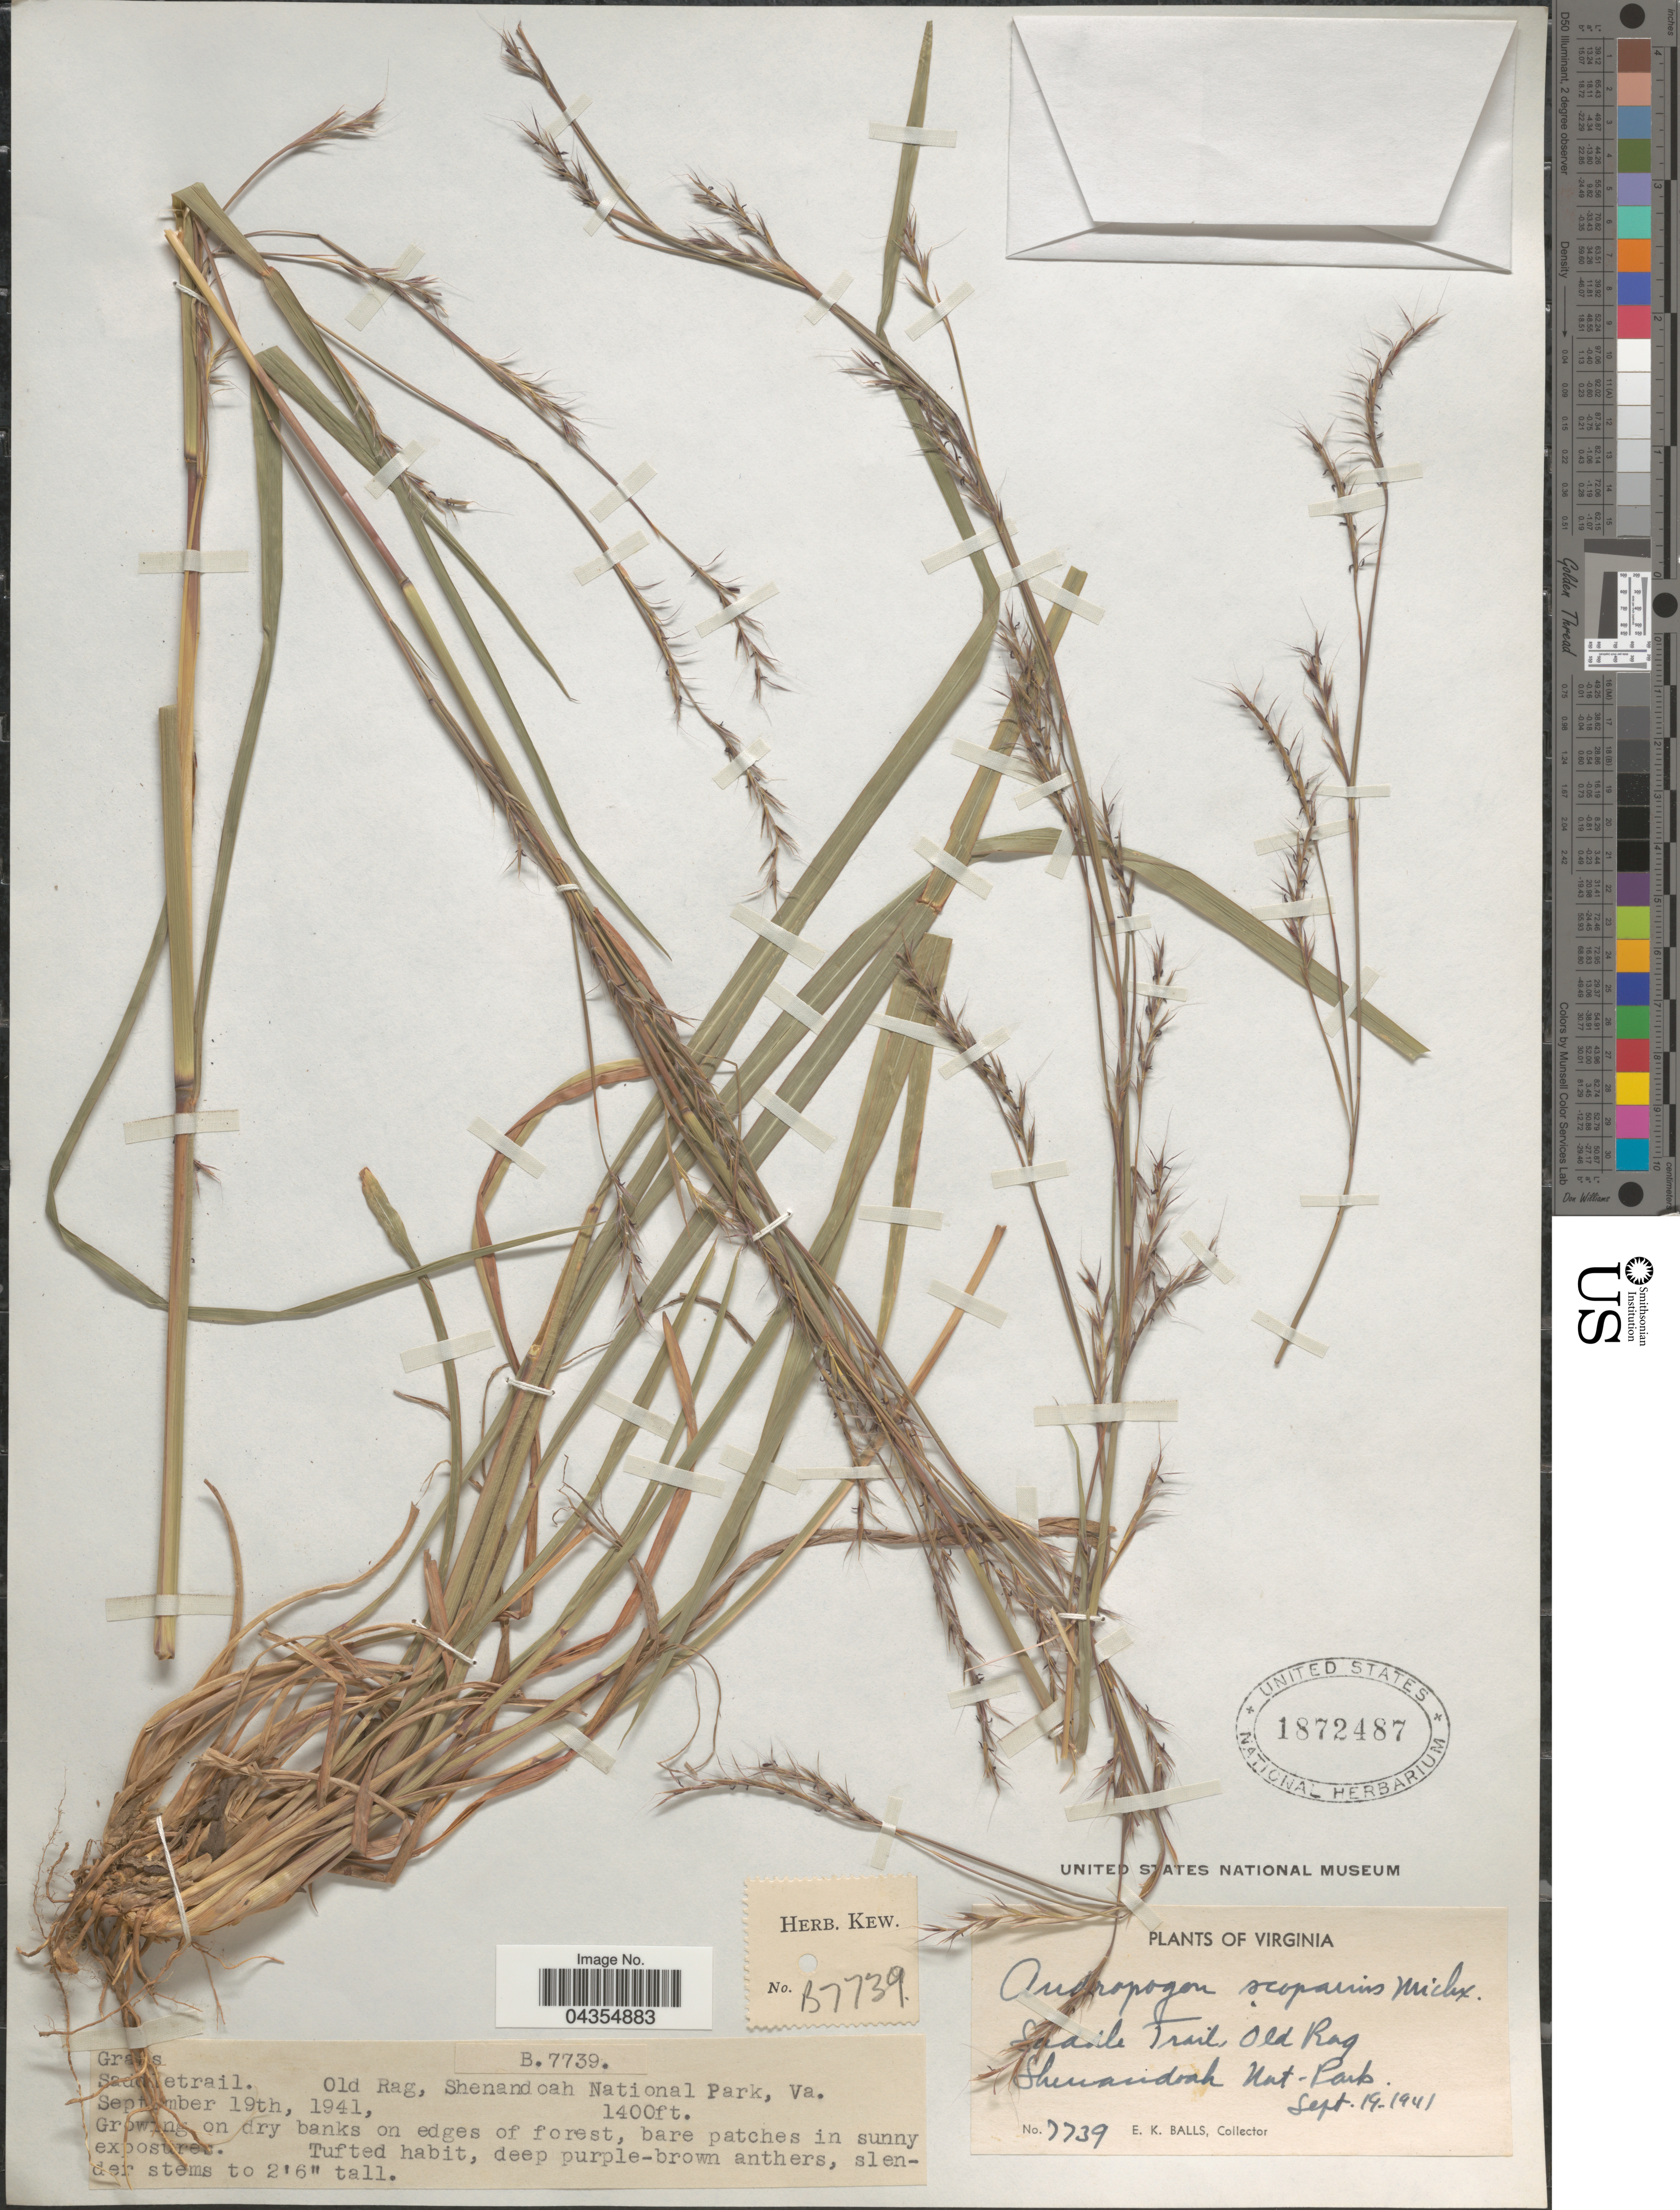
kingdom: Plantae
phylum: Tracheophyta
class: Liliopsida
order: Poales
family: Poaceae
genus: Schizachyrium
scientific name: Schizachyrium sanguineum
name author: (Retz.) Alston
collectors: E. K. Balls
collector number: B7739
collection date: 1941-09-19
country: United States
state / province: Virginia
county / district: Madison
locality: Saddle Trail, Old Rag, Shenandoah National Park.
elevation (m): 427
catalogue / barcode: US 1872487